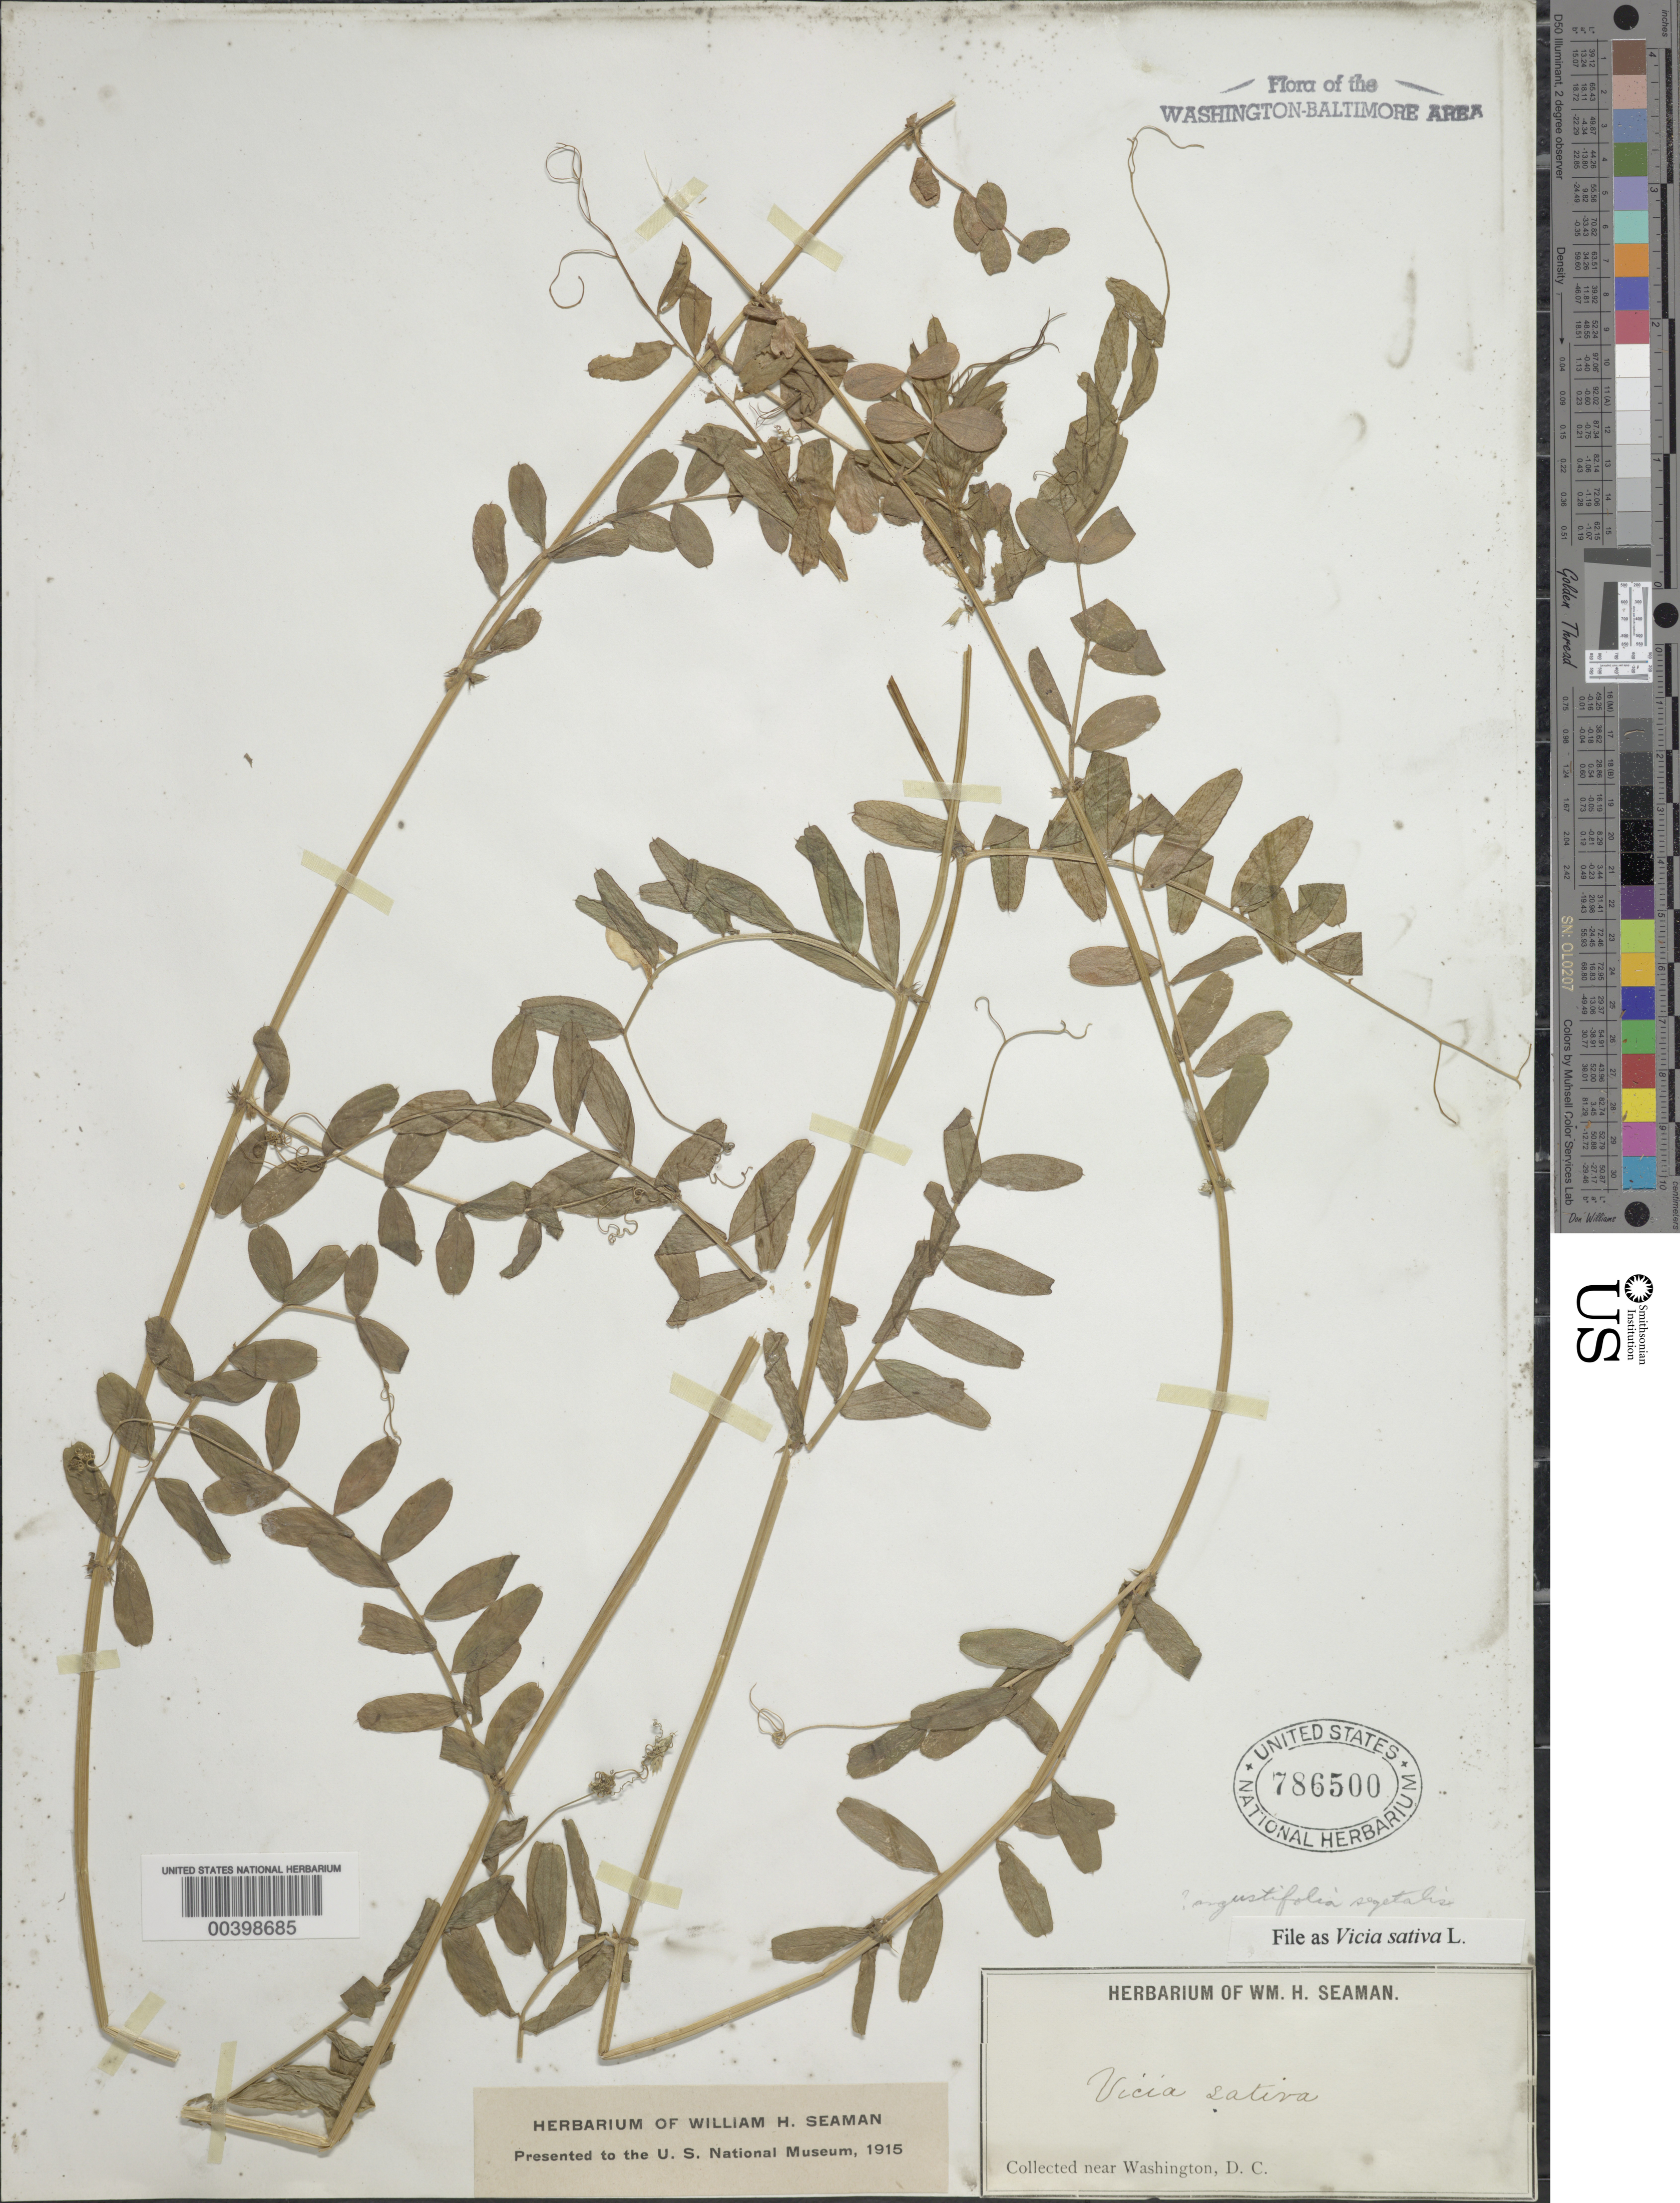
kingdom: Plantae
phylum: Tracheophyta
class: Magnoliopsida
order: Fabales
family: Fabaceae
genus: Vicia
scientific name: Vicia sativa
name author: L.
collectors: W. Seaman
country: United States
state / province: District of Columbia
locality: Near Washington DC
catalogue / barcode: US 786500